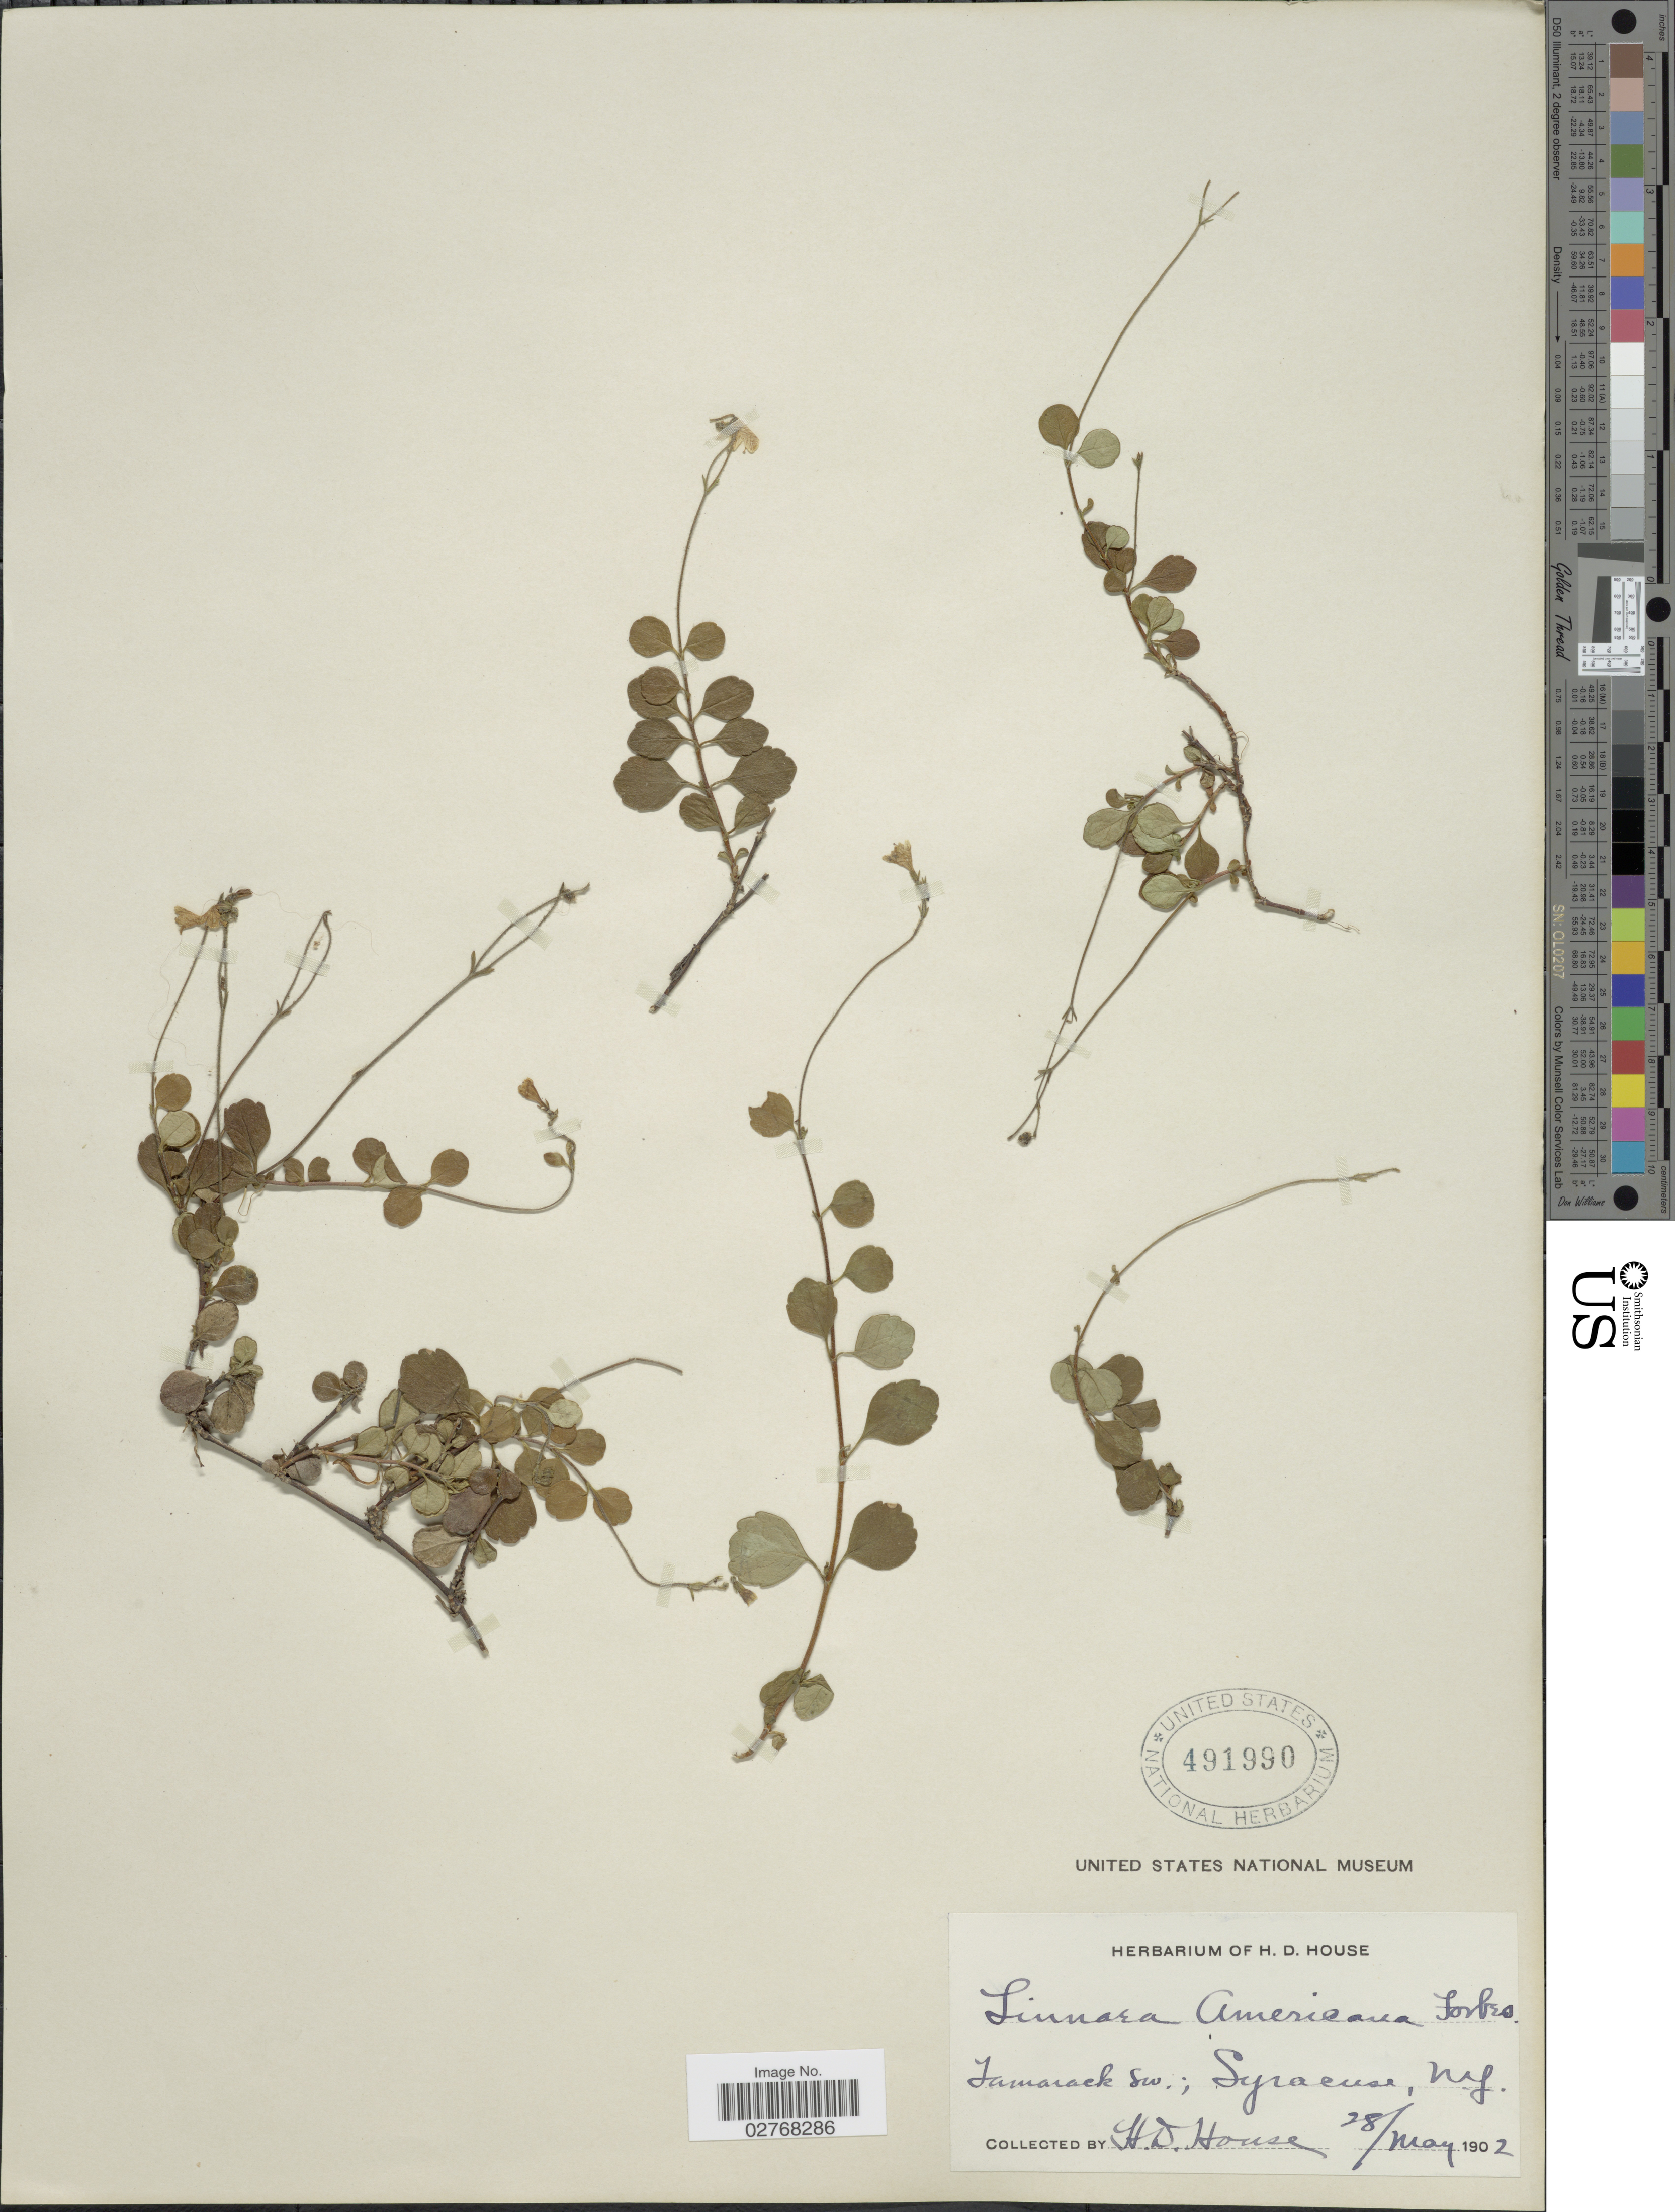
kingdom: Plantae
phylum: Tracheophyta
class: Magnoliopsida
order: Dipsacales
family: Caprifoliaceae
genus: Linnaea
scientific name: Linnaea borealis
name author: L.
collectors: H. D. House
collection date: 1902-05-28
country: United States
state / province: New York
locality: Tamarack Sw.; Syracuse.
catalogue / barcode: US 491990